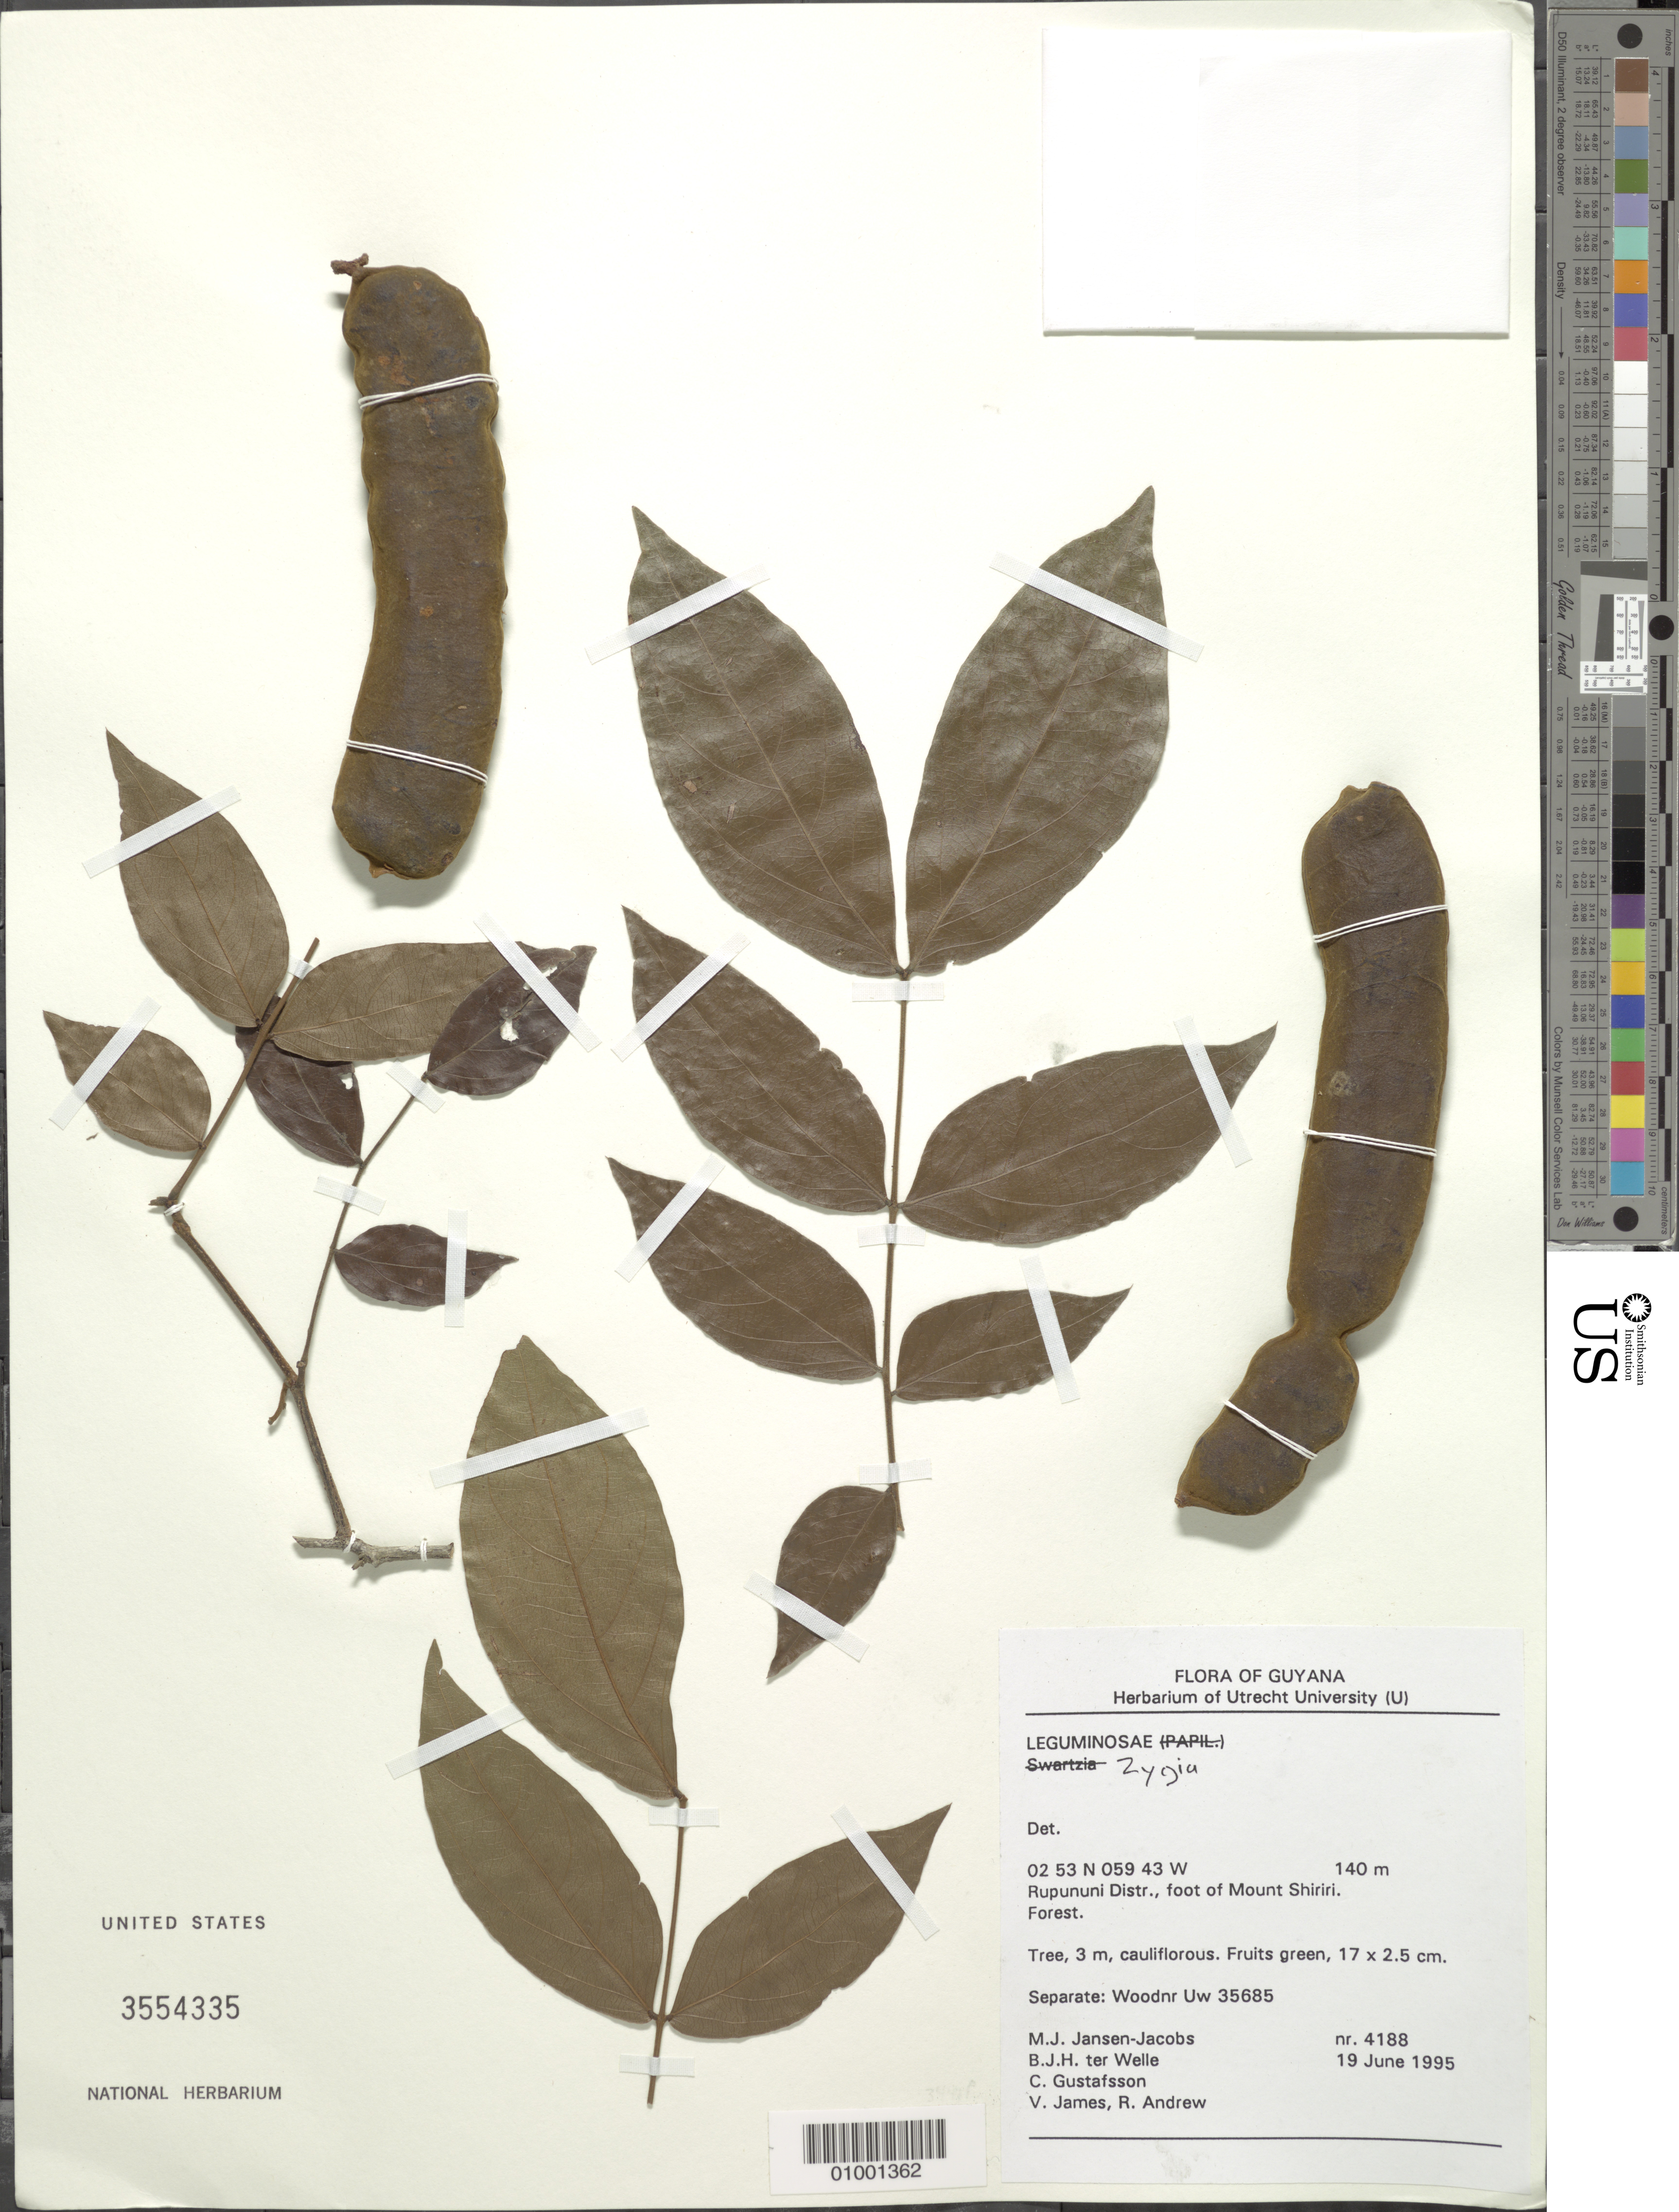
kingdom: Plantae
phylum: Tracheophyta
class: Magnoliopsida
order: Fabales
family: Fabaceae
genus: Zygia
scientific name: Zygia sp.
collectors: M. J. Jansen-Jacobs, B. Welle, C. G. Gustafsson, V. James & R. Andrew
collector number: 4188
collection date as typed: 19-Jun-95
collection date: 1995-06-19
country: Guyana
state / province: U. Takutu-U. Essequibo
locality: Rupununi Dist., foot of Mount Shiriri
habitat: Forest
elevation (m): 140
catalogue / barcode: US 3554335